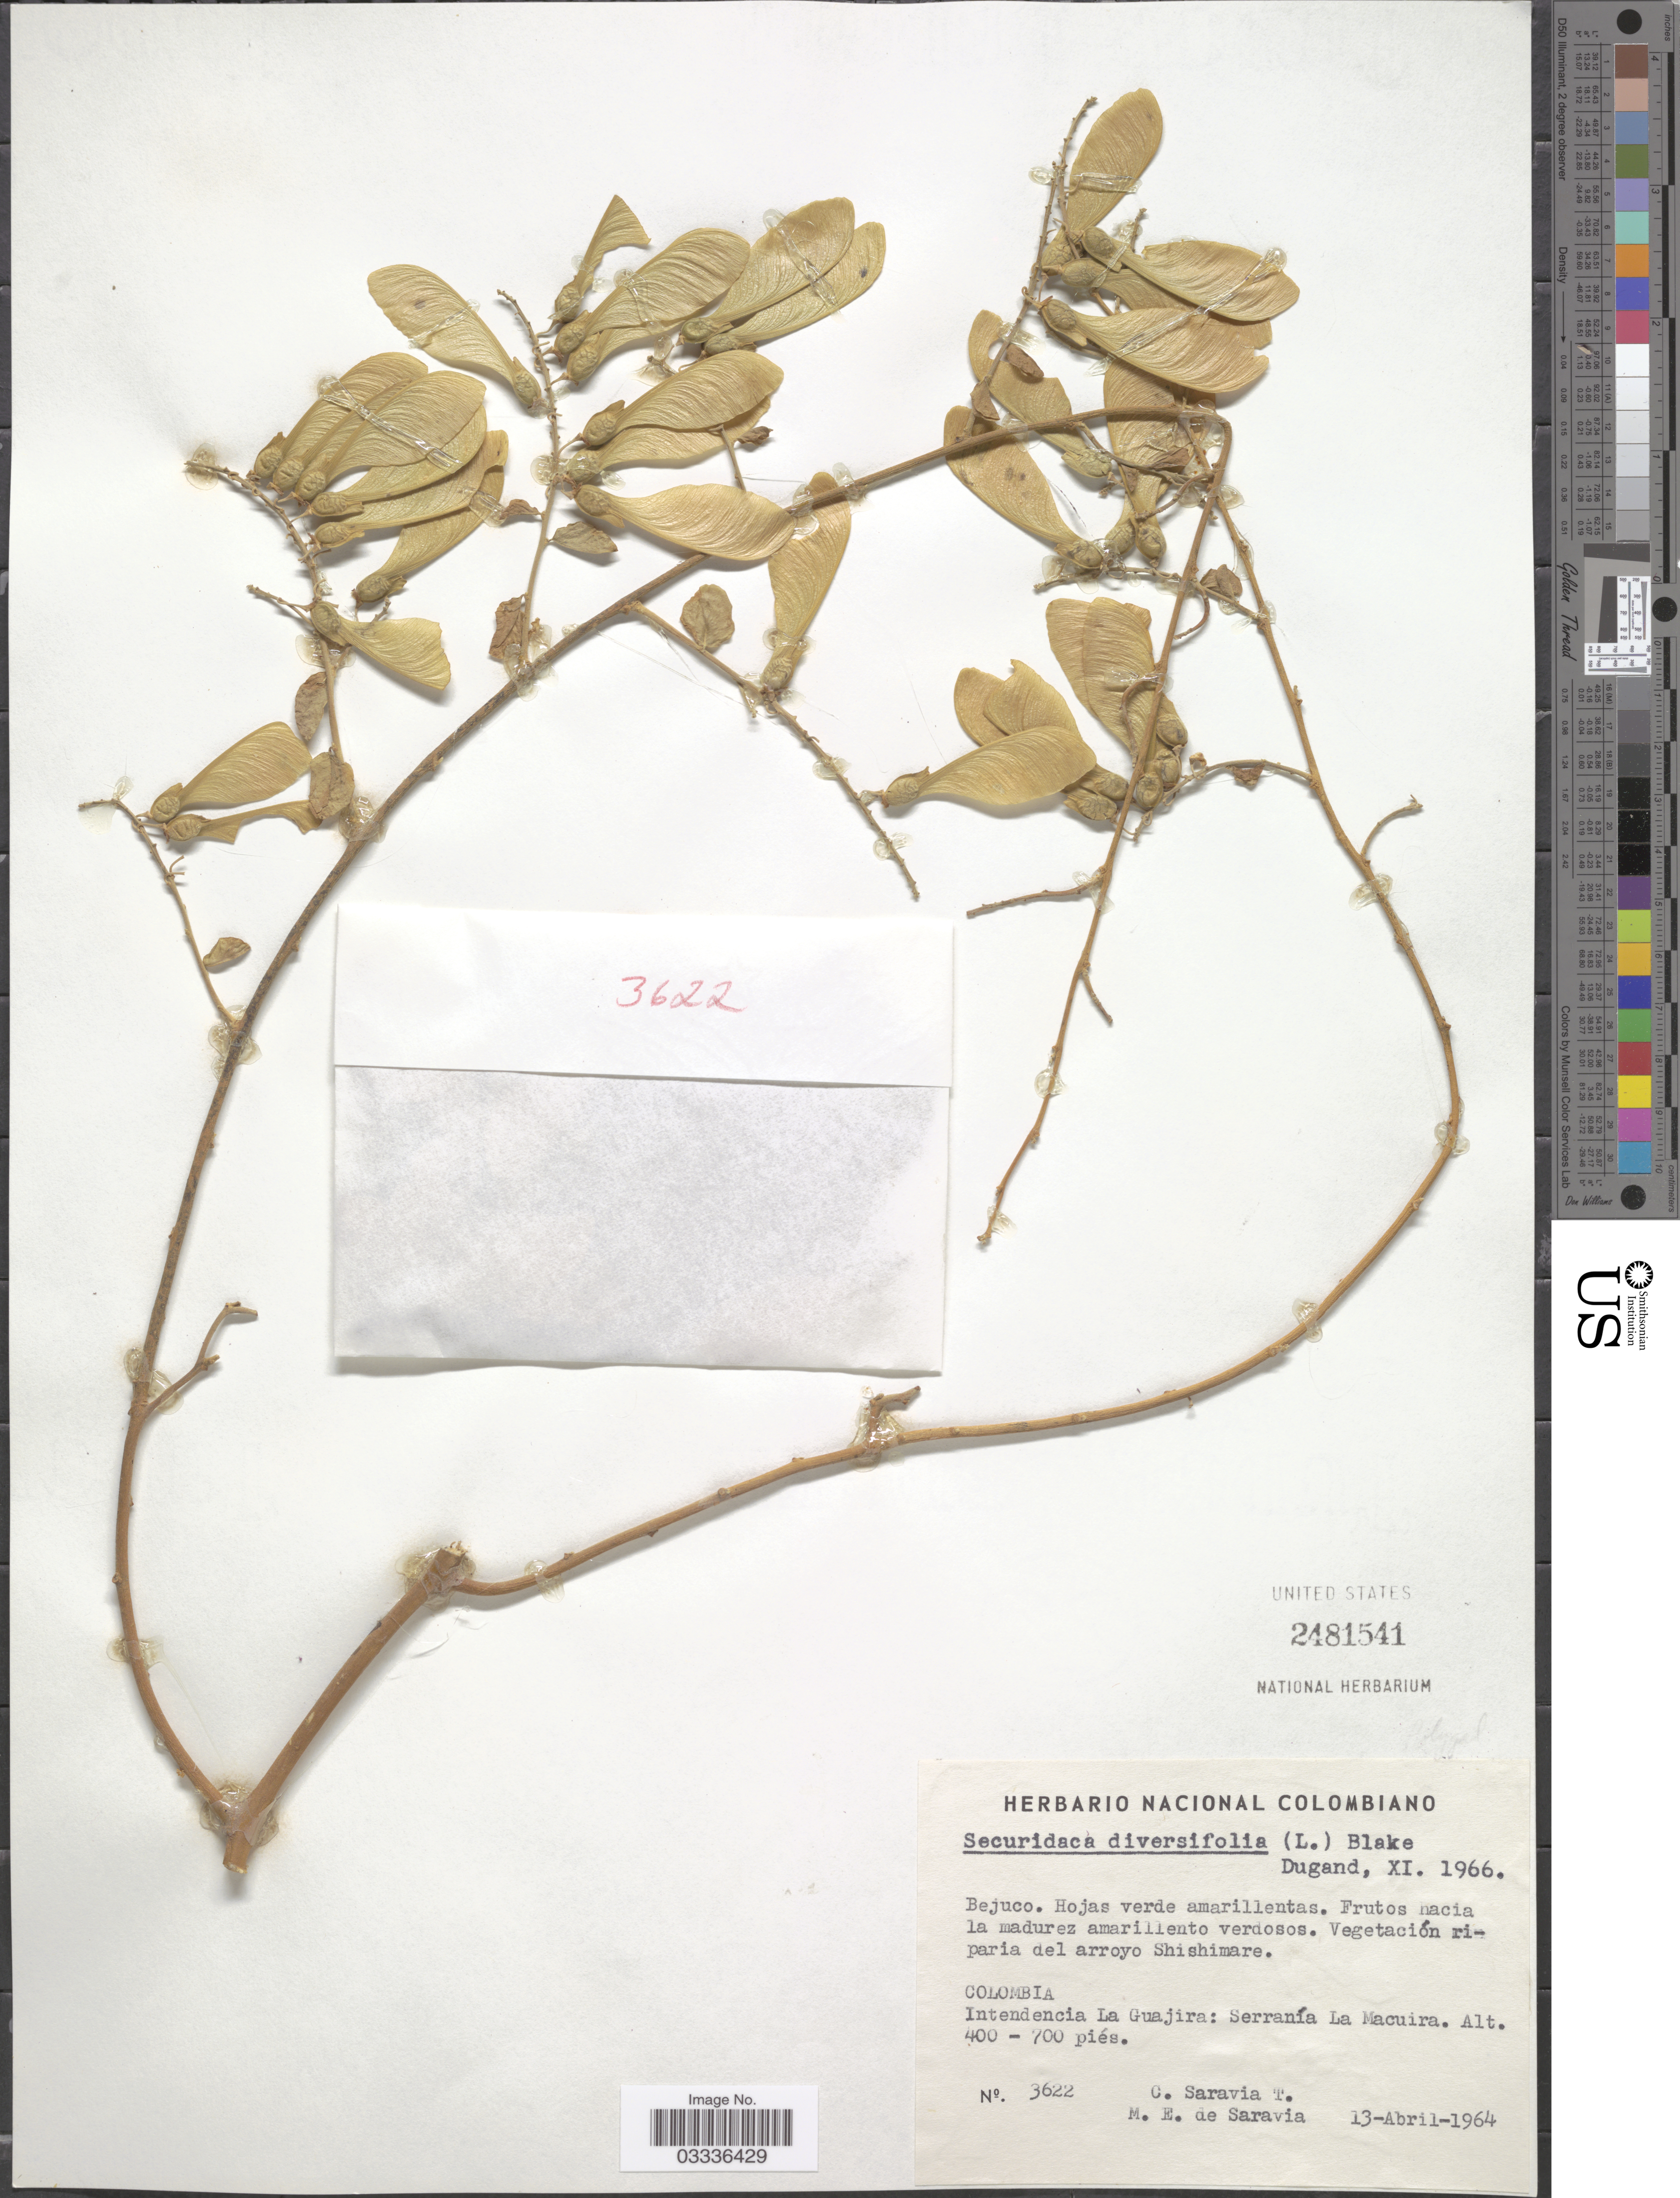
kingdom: Plantae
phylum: Tracheophyta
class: Magnoliopsida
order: Fabales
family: Polygalaceae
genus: Securidaca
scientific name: Securidaca diversifolia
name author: (L.) S.F. Blake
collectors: C. Saravia T. & M. E. Saravia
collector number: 3622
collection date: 1964-04-13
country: Colombia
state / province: La Guajira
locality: Vegetación riparia del arroyo Shishimare. Intendencia La Guajira: Serranía La Macuira.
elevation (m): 122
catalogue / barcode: US 2481541